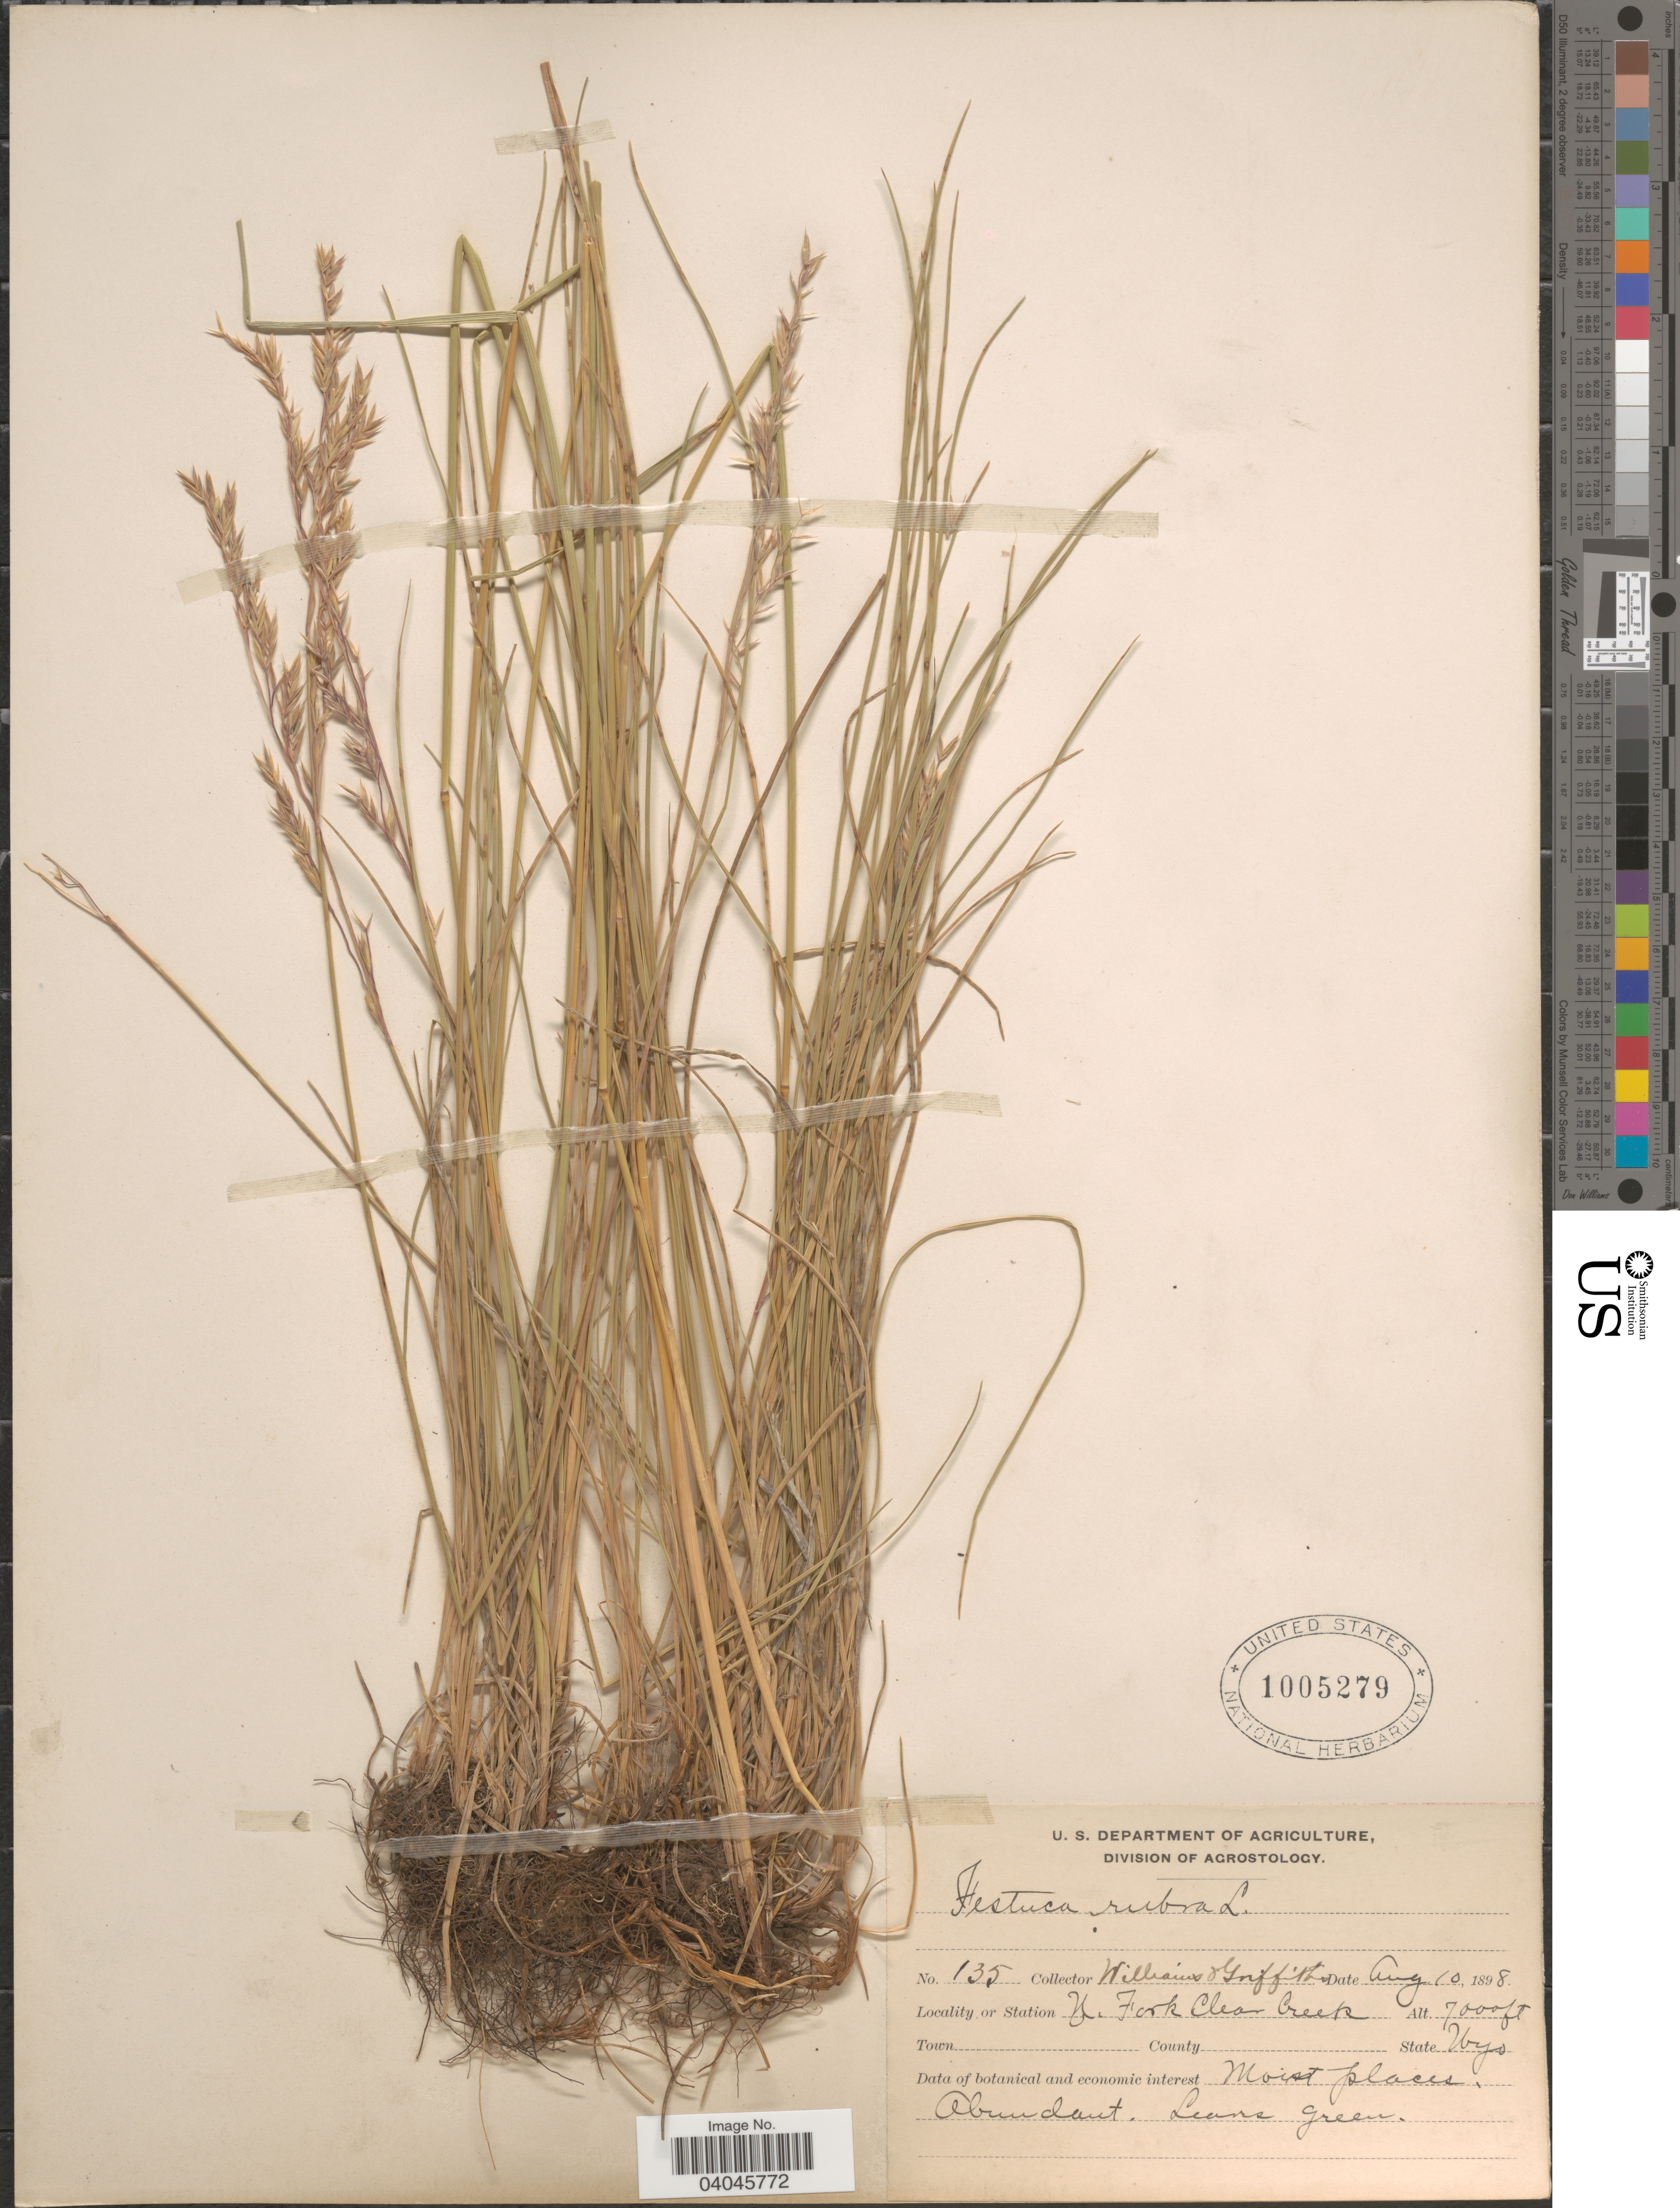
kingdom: Plantae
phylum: Tracheophyta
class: Liliopsida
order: Poales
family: Poaceae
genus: Festuca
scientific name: Festuca rubra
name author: L.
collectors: -- Williams & -- Griffiths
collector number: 135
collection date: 1898-08-10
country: United States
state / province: Wyoming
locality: M. Fork Clear Creek.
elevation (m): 2134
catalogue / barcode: US 1005279